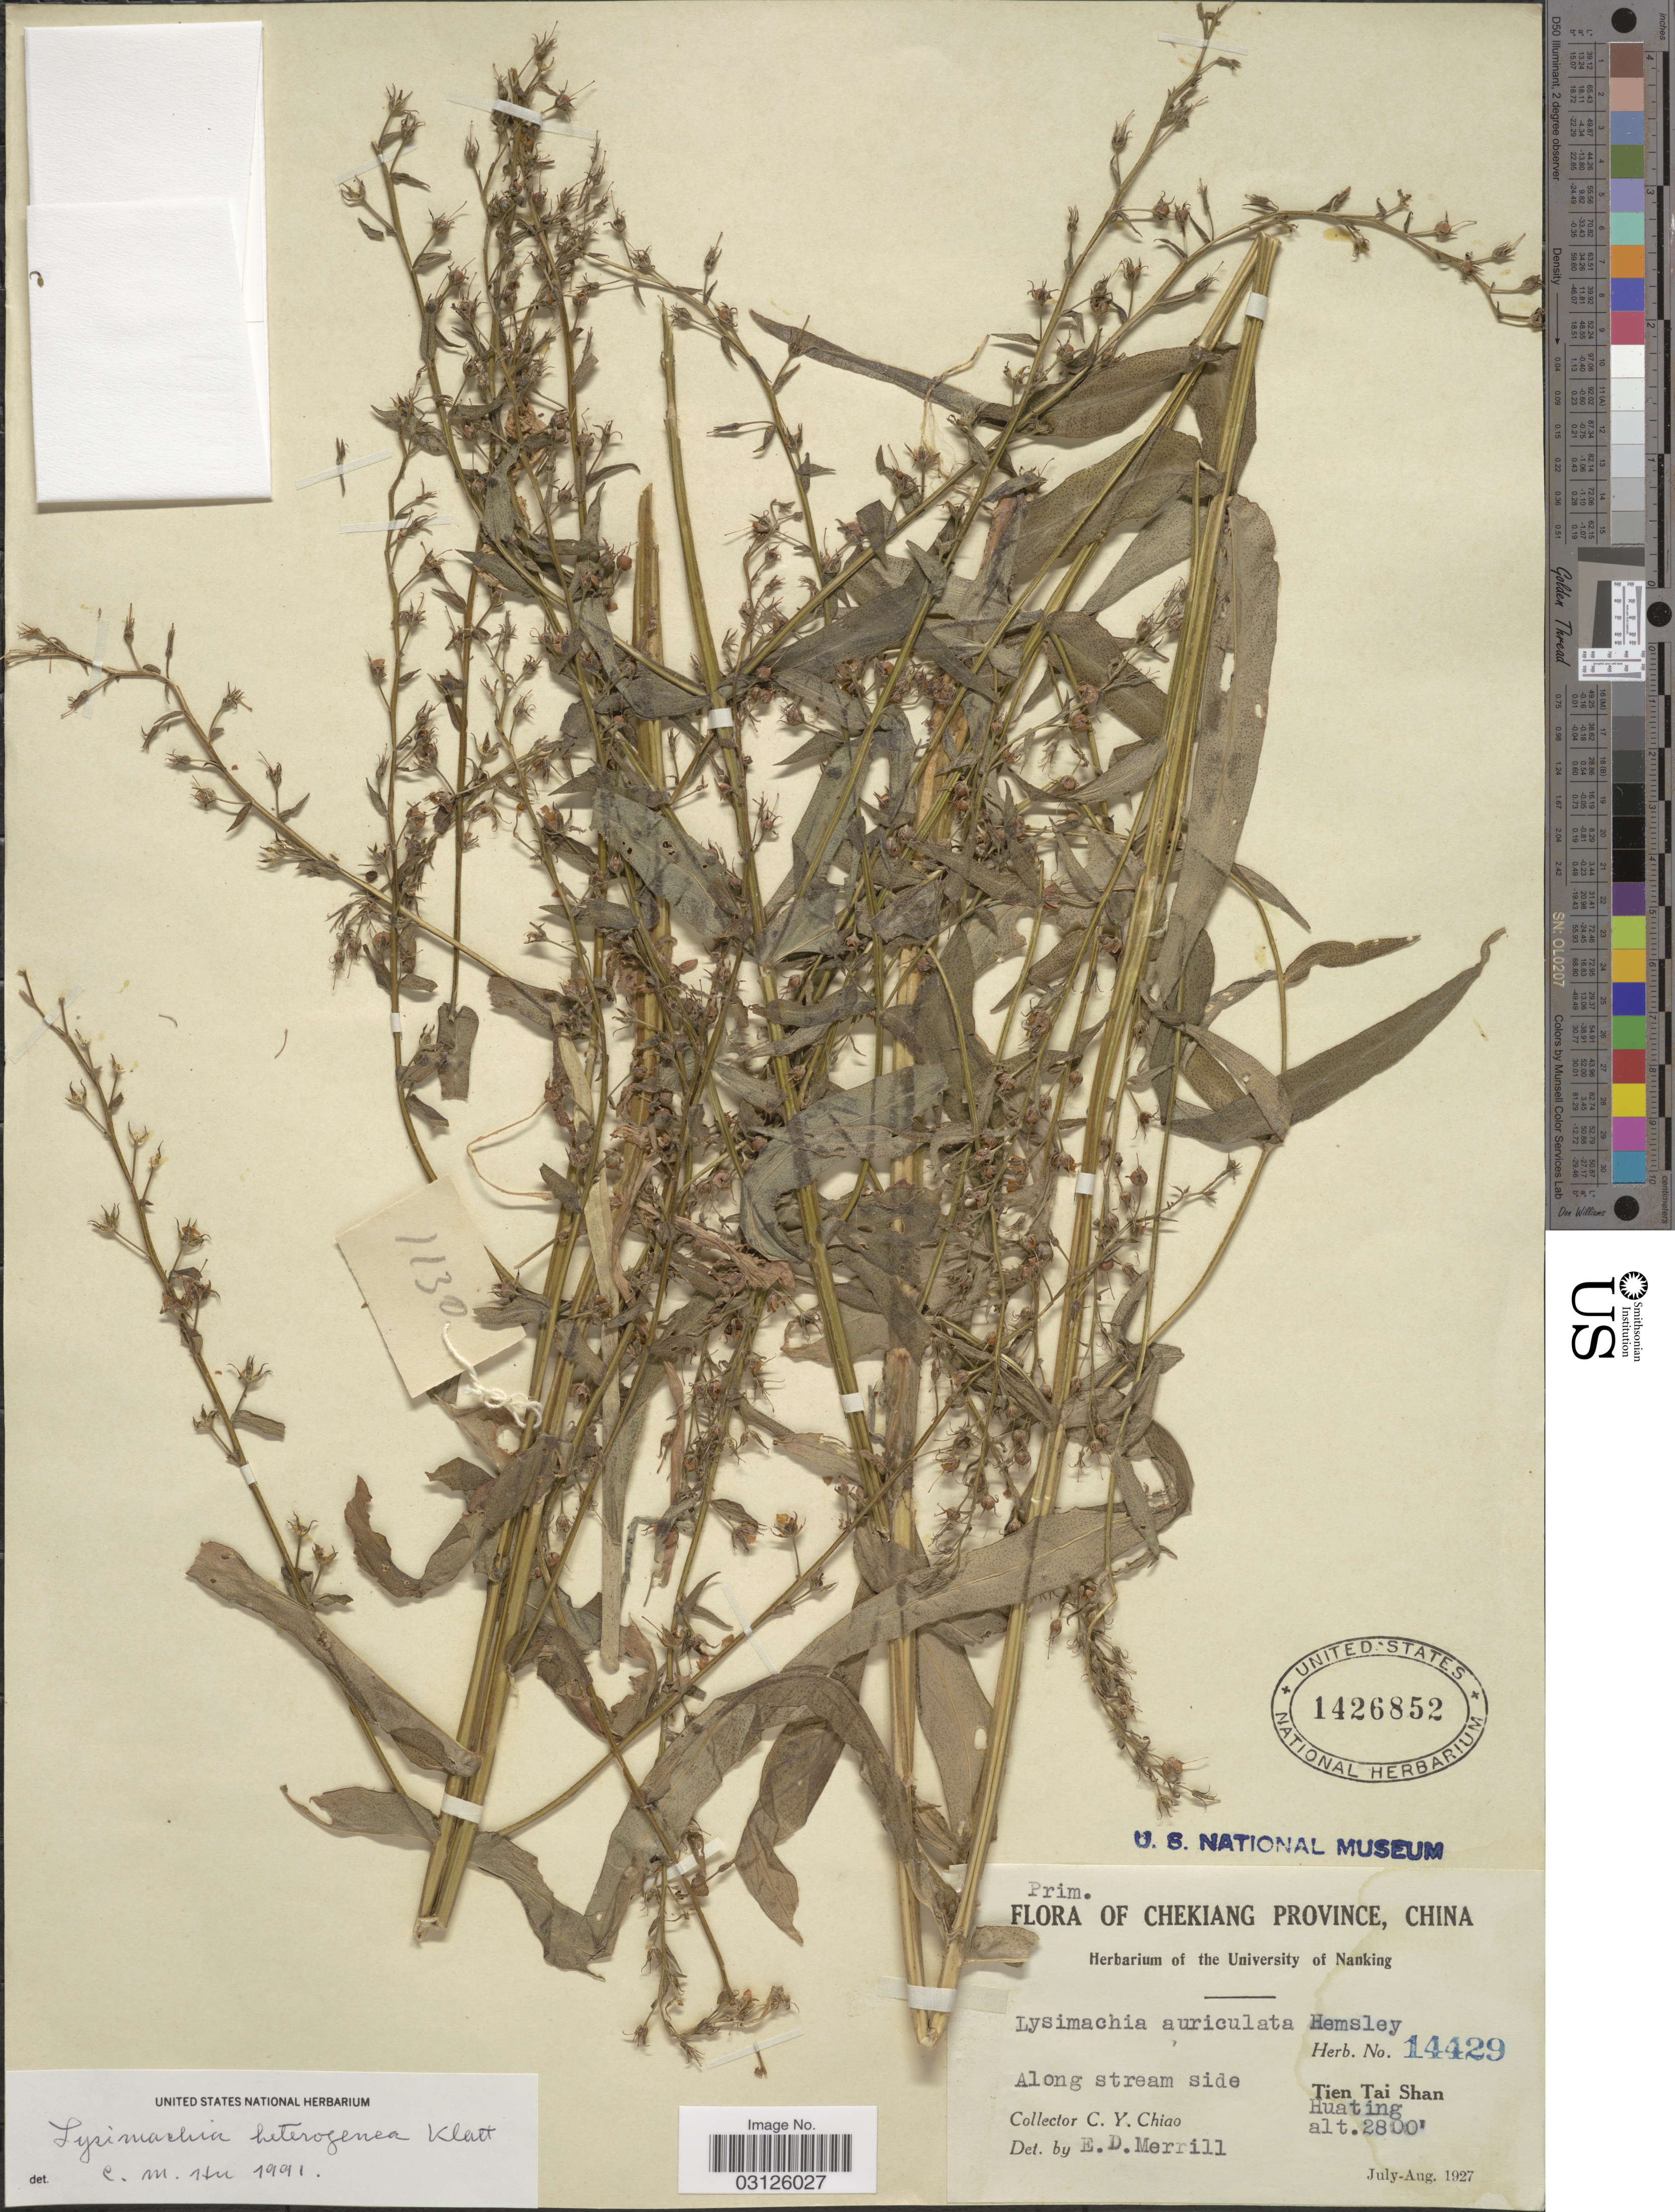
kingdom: Plantae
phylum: Tracheophyta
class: Magnoliopsida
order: Ericales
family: Primulaceae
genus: Lysimachia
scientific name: Lysimachia auriculata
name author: Hemsl.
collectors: C. Y. Chiao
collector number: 14429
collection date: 1927-07/1927-08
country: China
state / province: Zhejiang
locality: Chekiang Province. Tien Tai Shan. Huating.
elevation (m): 853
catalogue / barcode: US 1426852